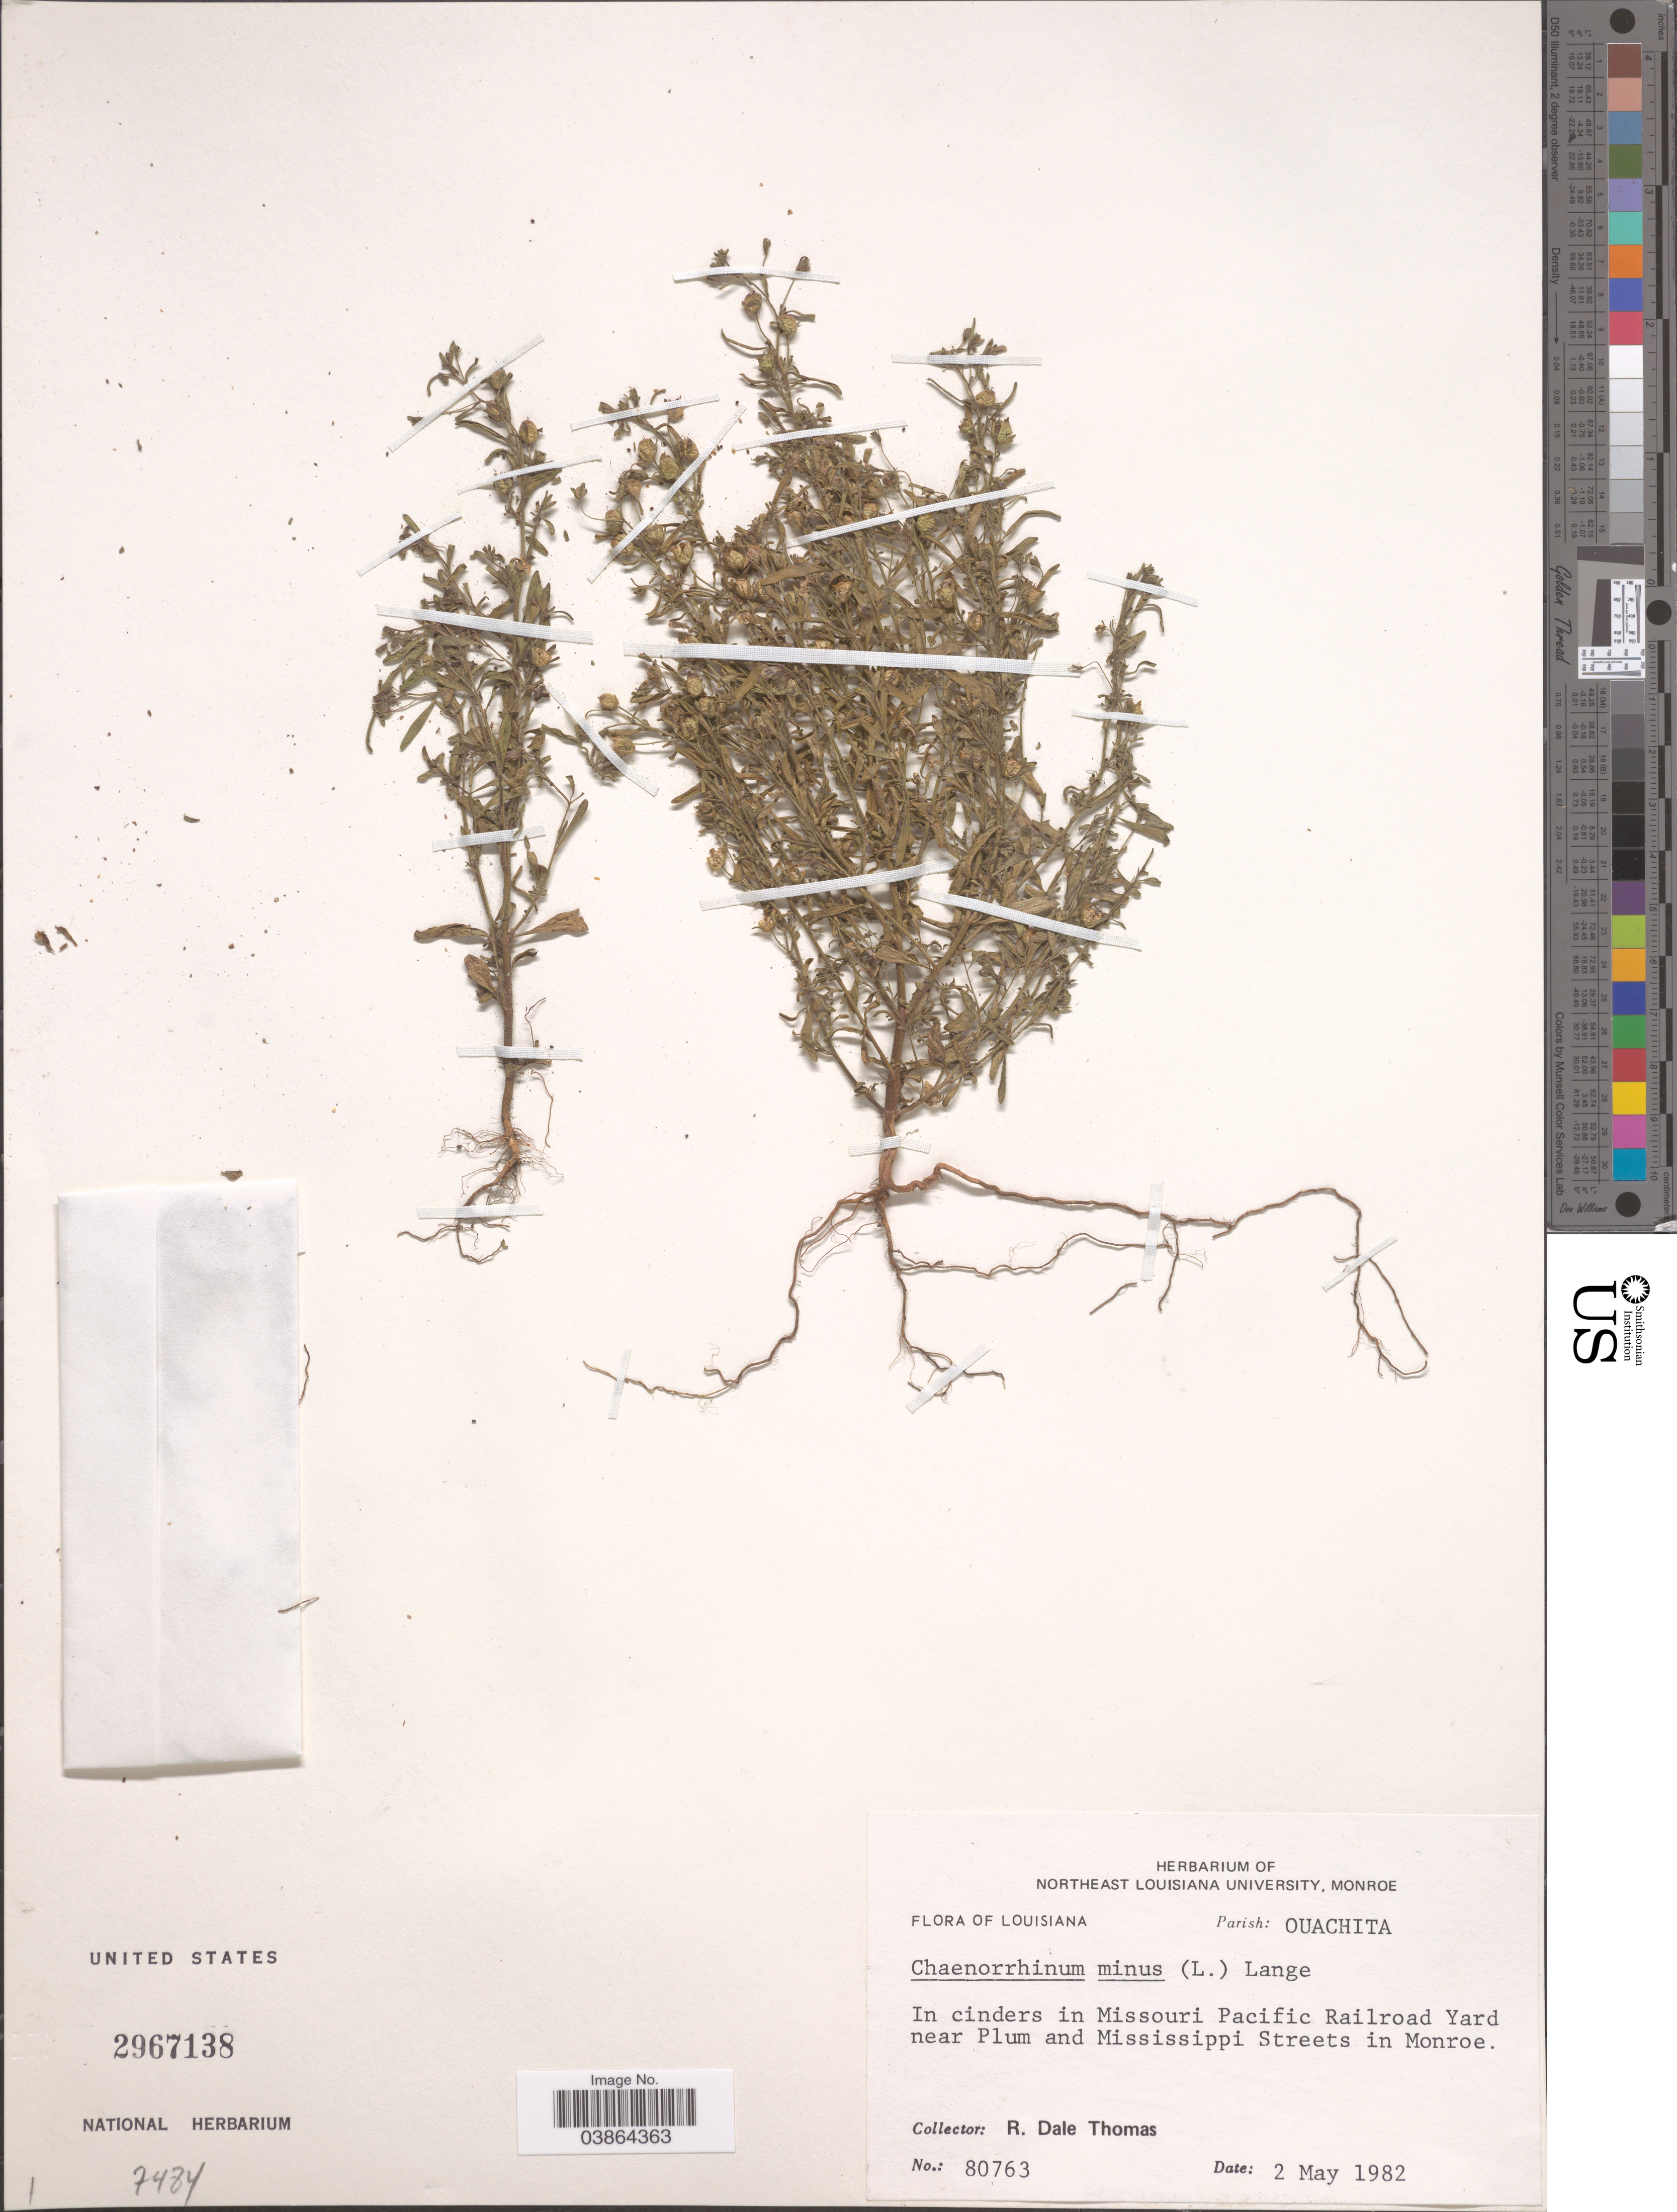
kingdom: Plantae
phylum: Tracheophyta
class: Magnoliopsida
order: Lamiales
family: Plantaginaceae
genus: Chaenorrhinum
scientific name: Chaenorrhinum minor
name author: (L.) Lange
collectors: R. Thomas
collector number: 80763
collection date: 1982-05-02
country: United States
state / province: Louisiana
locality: Parish: Ouachita. In cinders in Missouri Pacific Railroad Yard near Plum and Mississippi Streets in Monroe.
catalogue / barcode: US 2967138